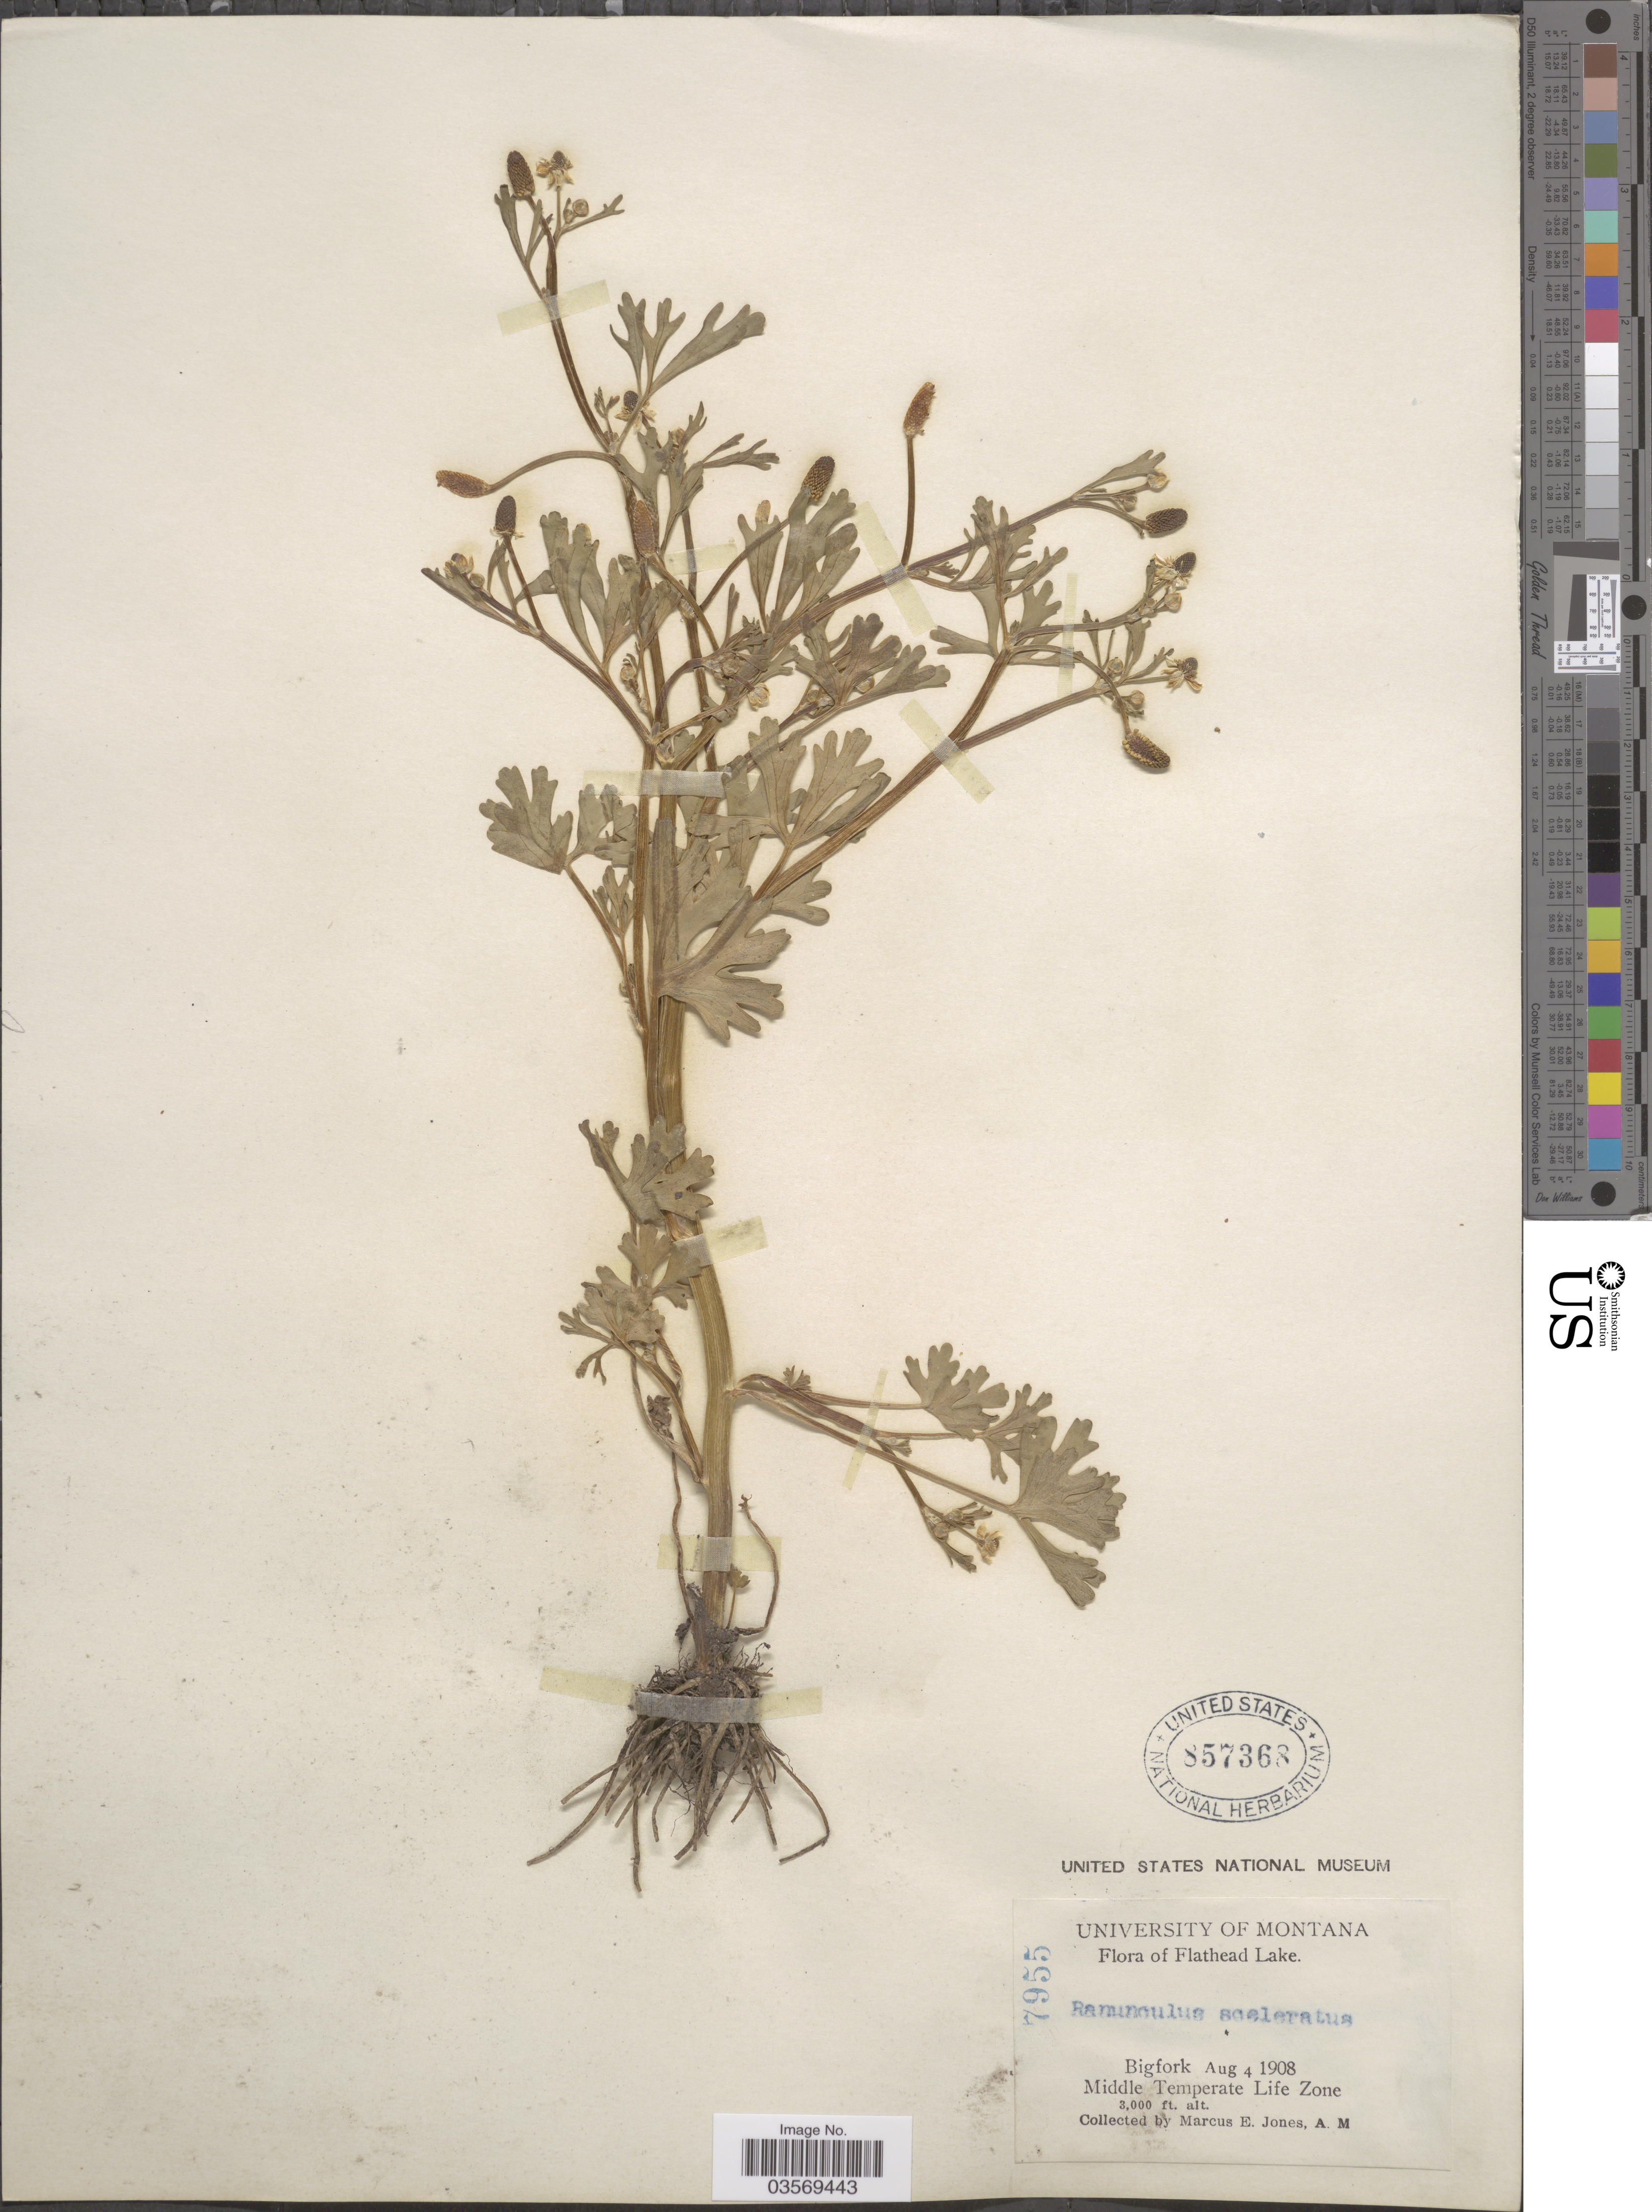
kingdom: Plantae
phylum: Tracheophyta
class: Magnoliopsida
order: Ranunculales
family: Ranunculaceae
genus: Ranunculus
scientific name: Ranunculus sceleratus var. multifidus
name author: Nutt.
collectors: M. E. Jones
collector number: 7955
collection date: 1908-08-04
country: United States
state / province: Montana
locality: Flathead Lake. Bigfork. Middle Temperate Life Zone.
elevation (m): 914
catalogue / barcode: US 857368